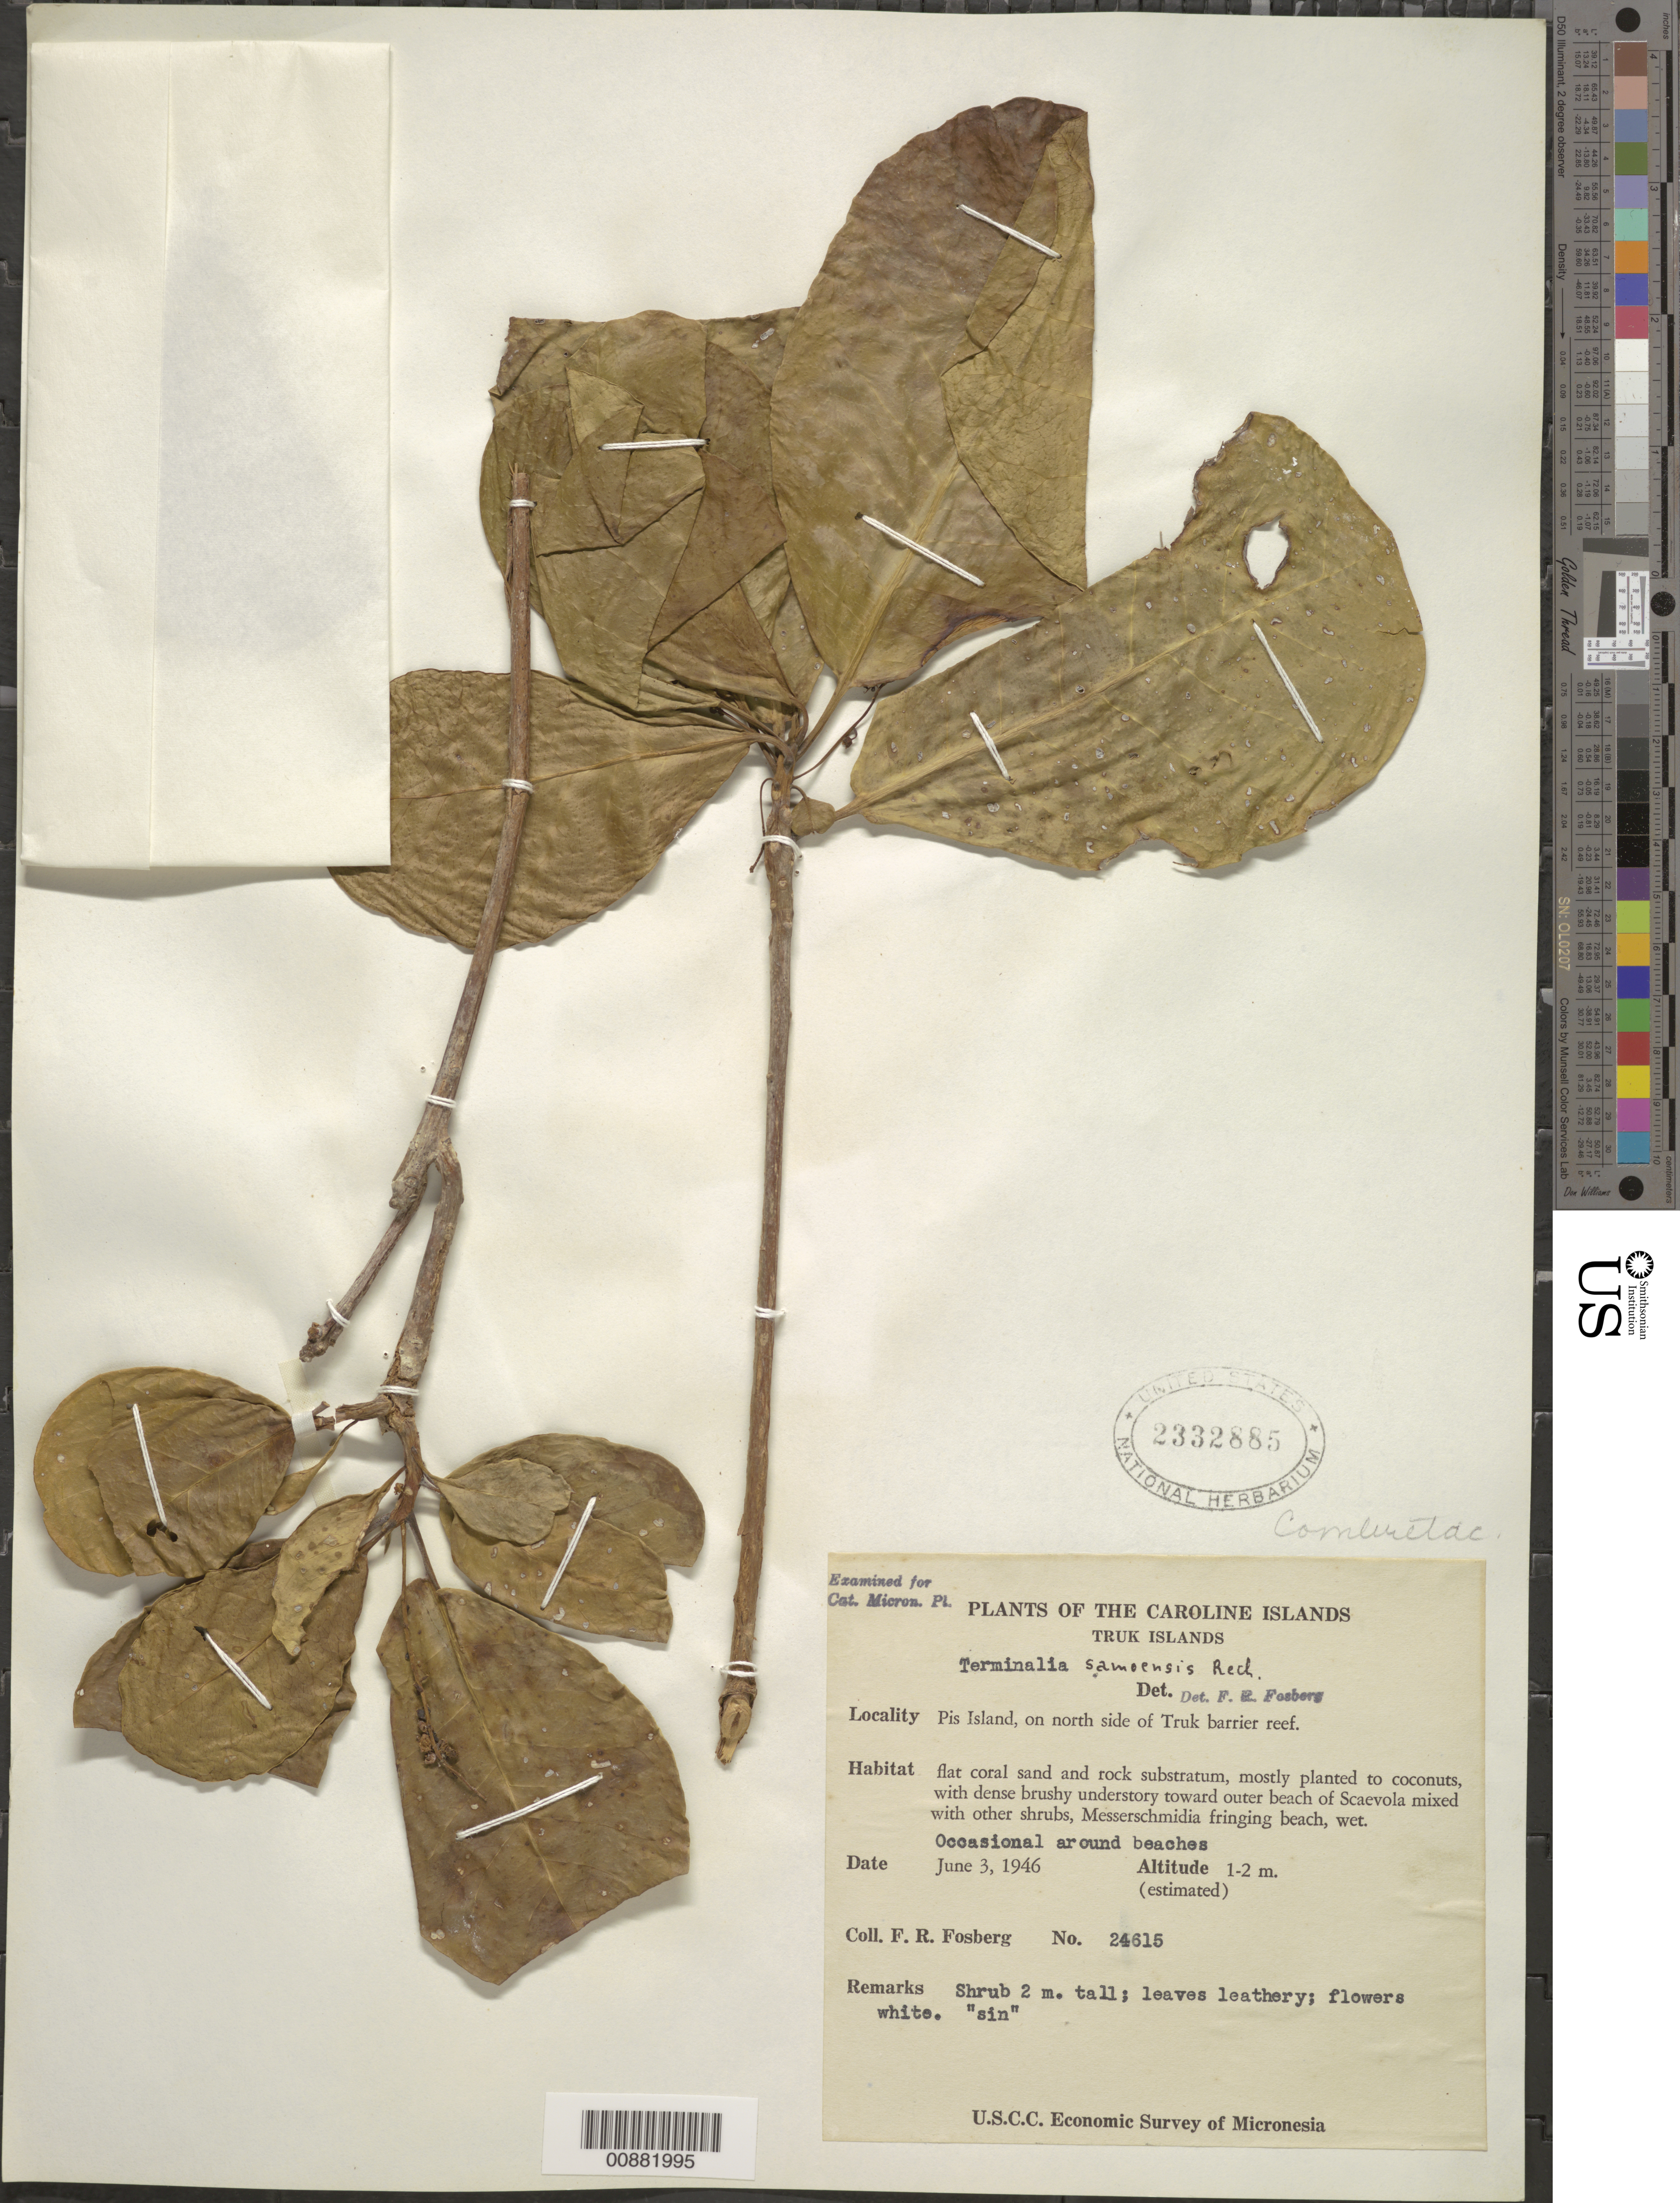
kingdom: Plantae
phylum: Tracheophyta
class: Magnoliopsida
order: Myrtales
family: Combretaceae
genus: Terminalia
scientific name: Terminalia samoensis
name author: Rech.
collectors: F. R. Fosberg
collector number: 24615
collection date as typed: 03 Jun 1946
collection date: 1946-06-03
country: Micronesia, Federated States of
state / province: Truk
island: Losap Atoll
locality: Pis Islet, on north side of Truk barrier reef.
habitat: flat coral sand and rock substratum, mostly planted to coconuts. Occasional around beaches.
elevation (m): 1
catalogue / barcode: US 2332885